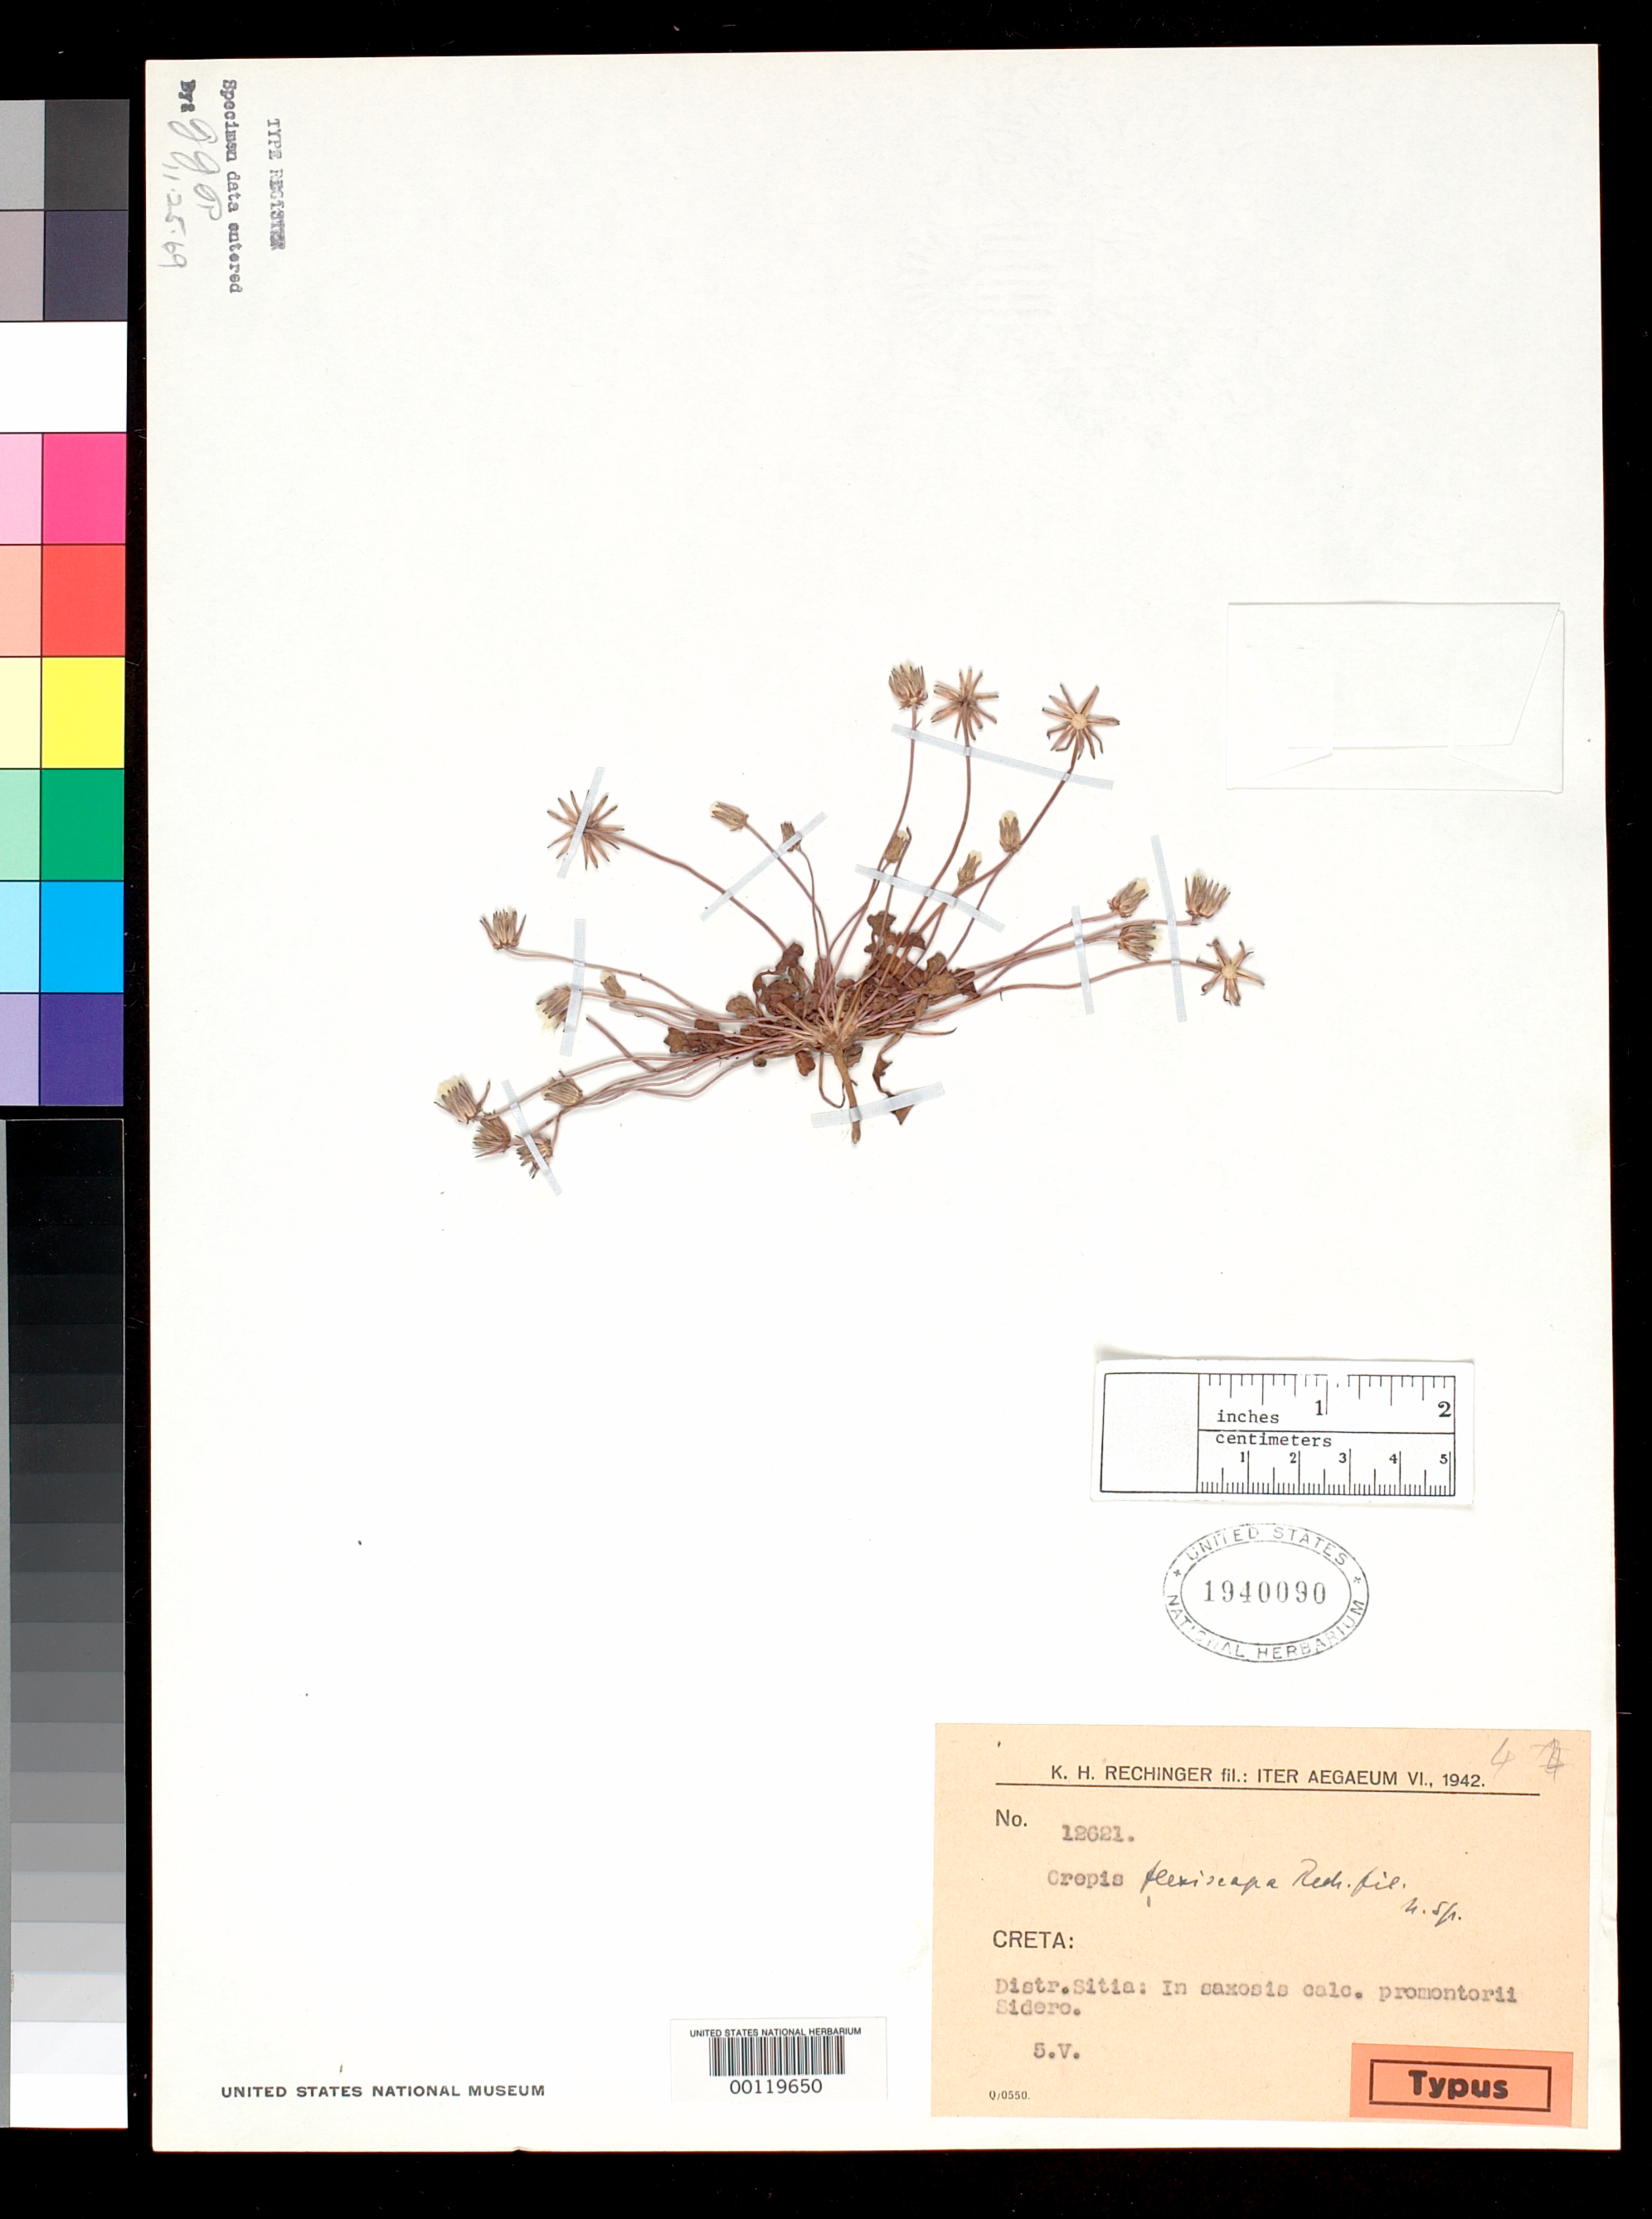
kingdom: Plantae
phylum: Tracheophyta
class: Magnoliopsida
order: Asterales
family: Asteraceae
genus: Crepis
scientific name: Crepis flexiscapa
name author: Rech. f.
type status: Isotype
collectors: K. H. Rechinger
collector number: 12621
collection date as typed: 05 May 1942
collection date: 1942-05-05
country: Greece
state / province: Crete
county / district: Lasithion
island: Crete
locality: Sitia, Sidero.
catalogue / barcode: US 1940090